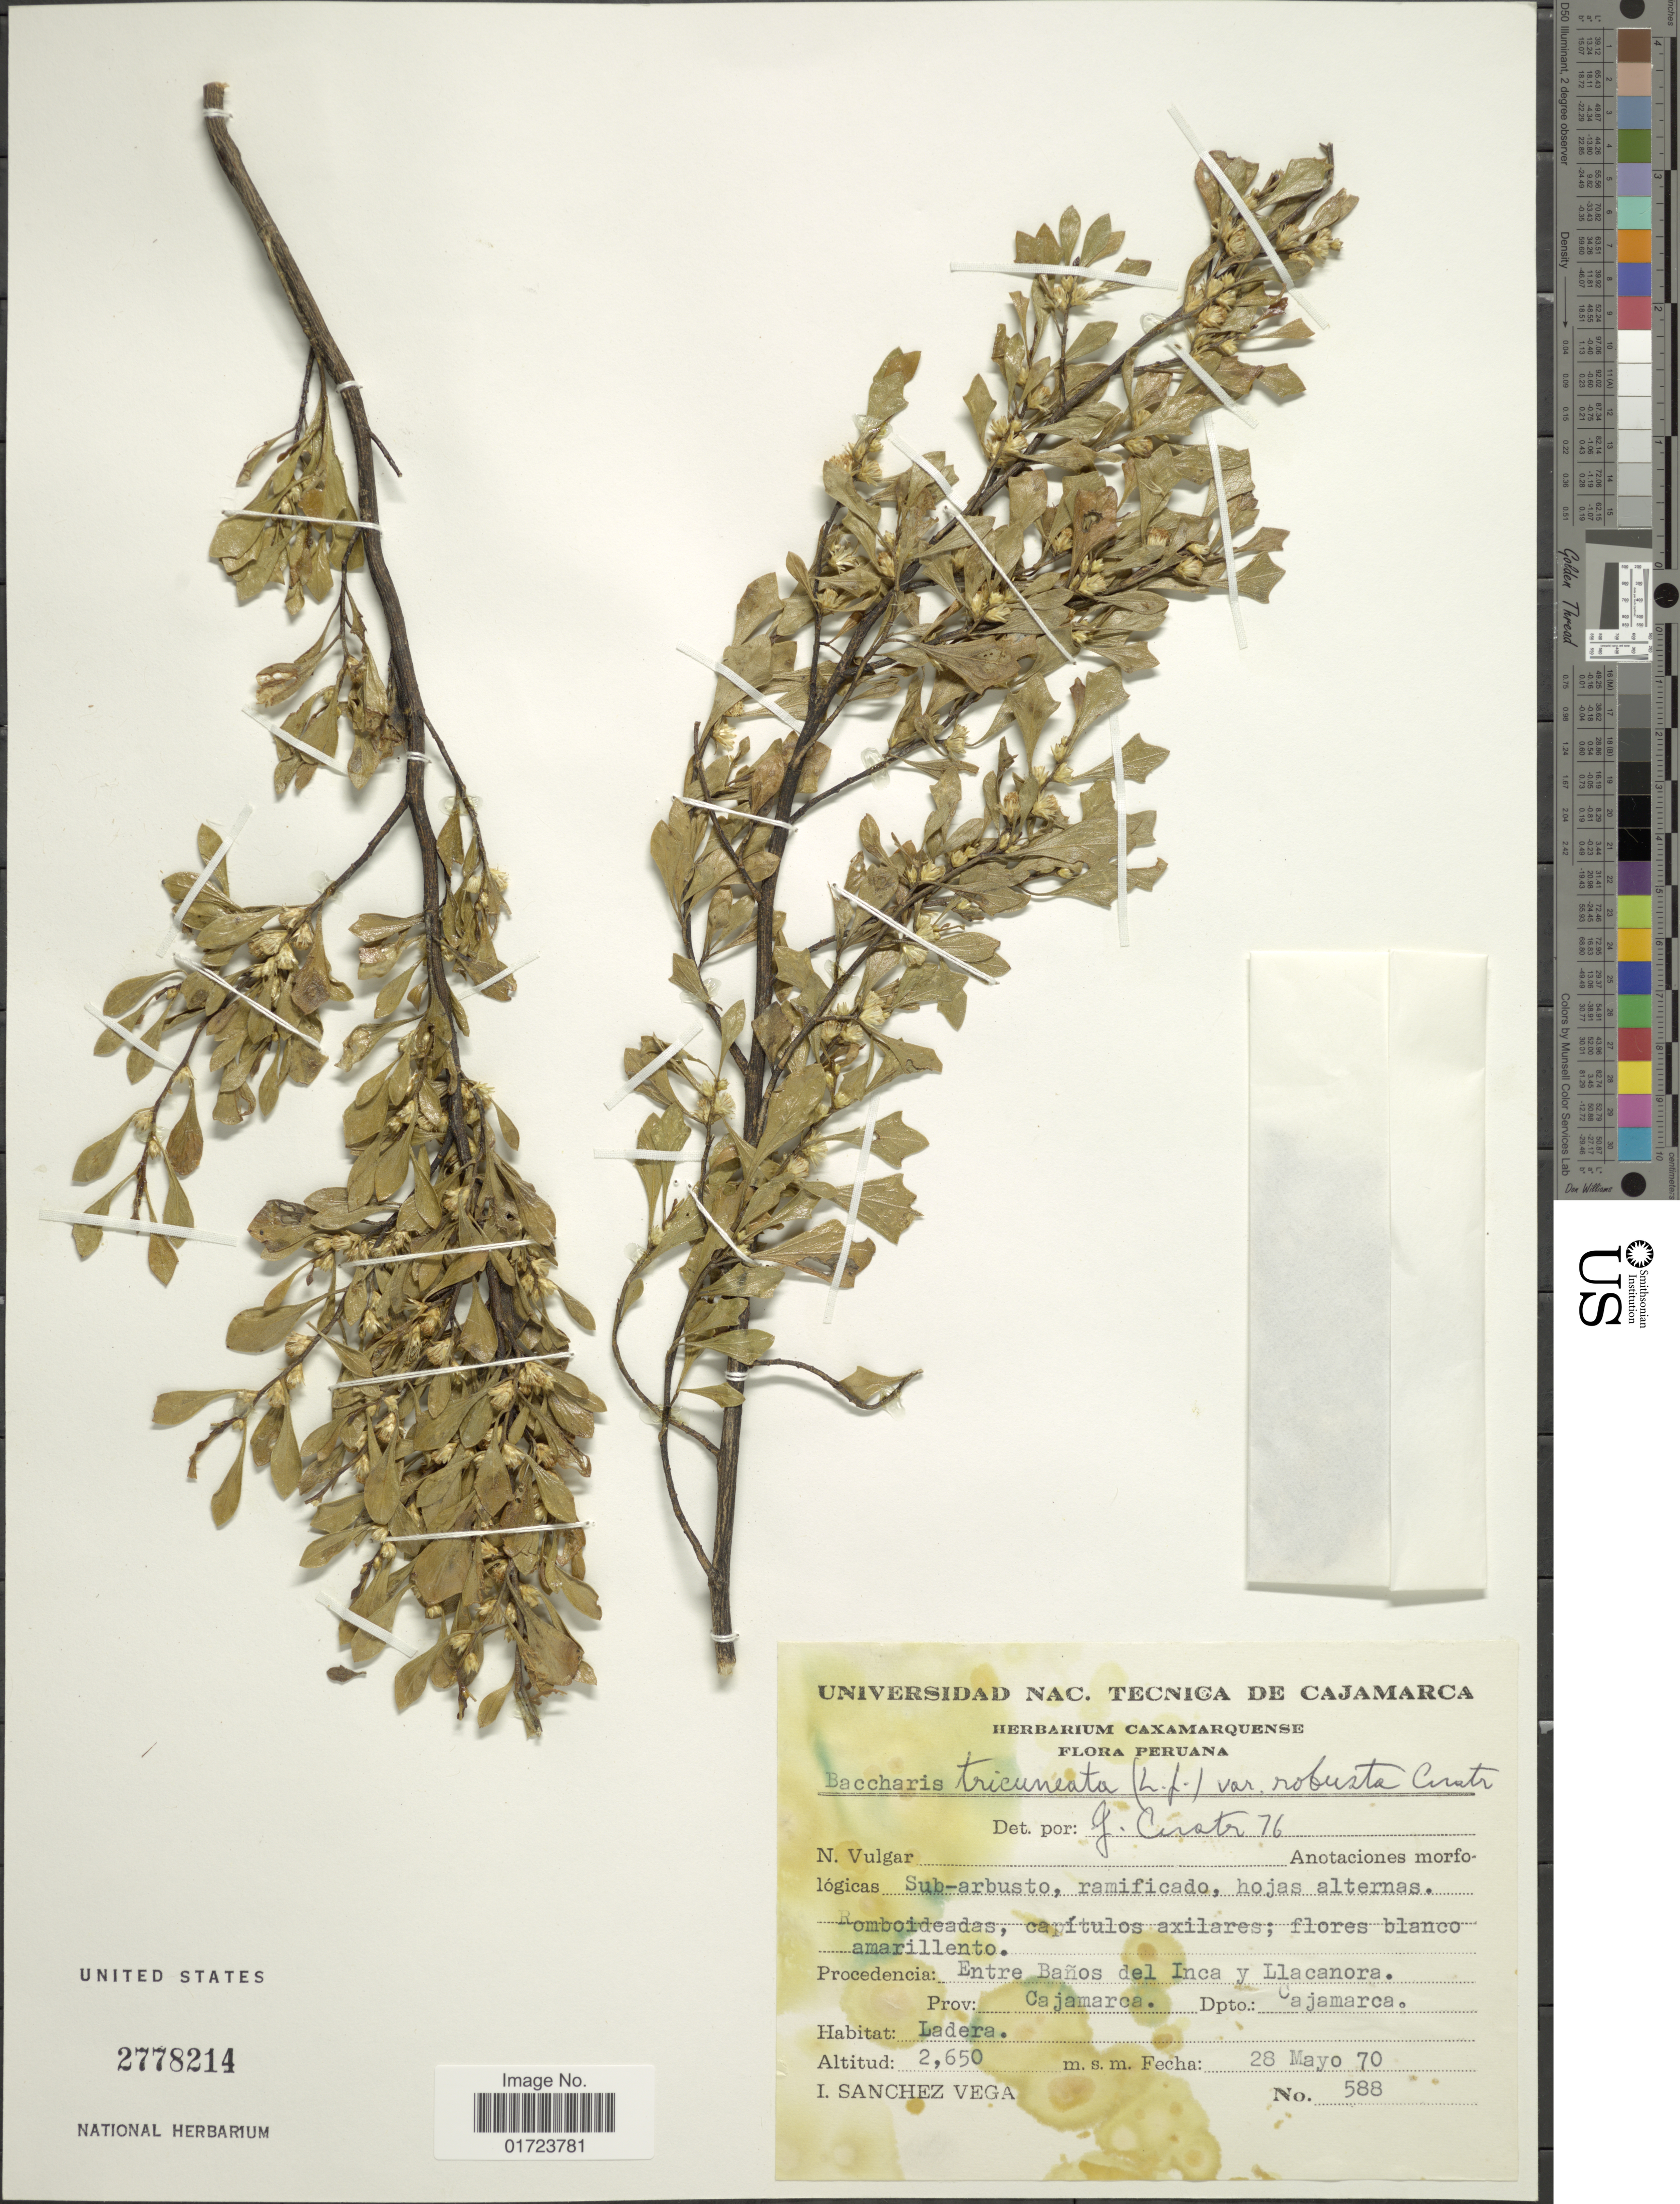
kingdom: Plantae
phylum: Tracheophyta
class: Magnoliopsida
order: Asterales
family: Asteraceae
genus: Baccharis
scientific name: Baccharis tricuneata var. robusta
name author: Cuatrec.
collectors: I. Sánchez Vega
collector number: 588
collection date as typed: Transcribed d/m/y: 28/5/70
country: Peru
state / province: Cajamarca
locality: Entre Banos del Inca y Llacanora, Prov. Cajamarca, Dpto.: Cajamarca.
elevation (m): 2650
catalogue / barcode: US 2778214